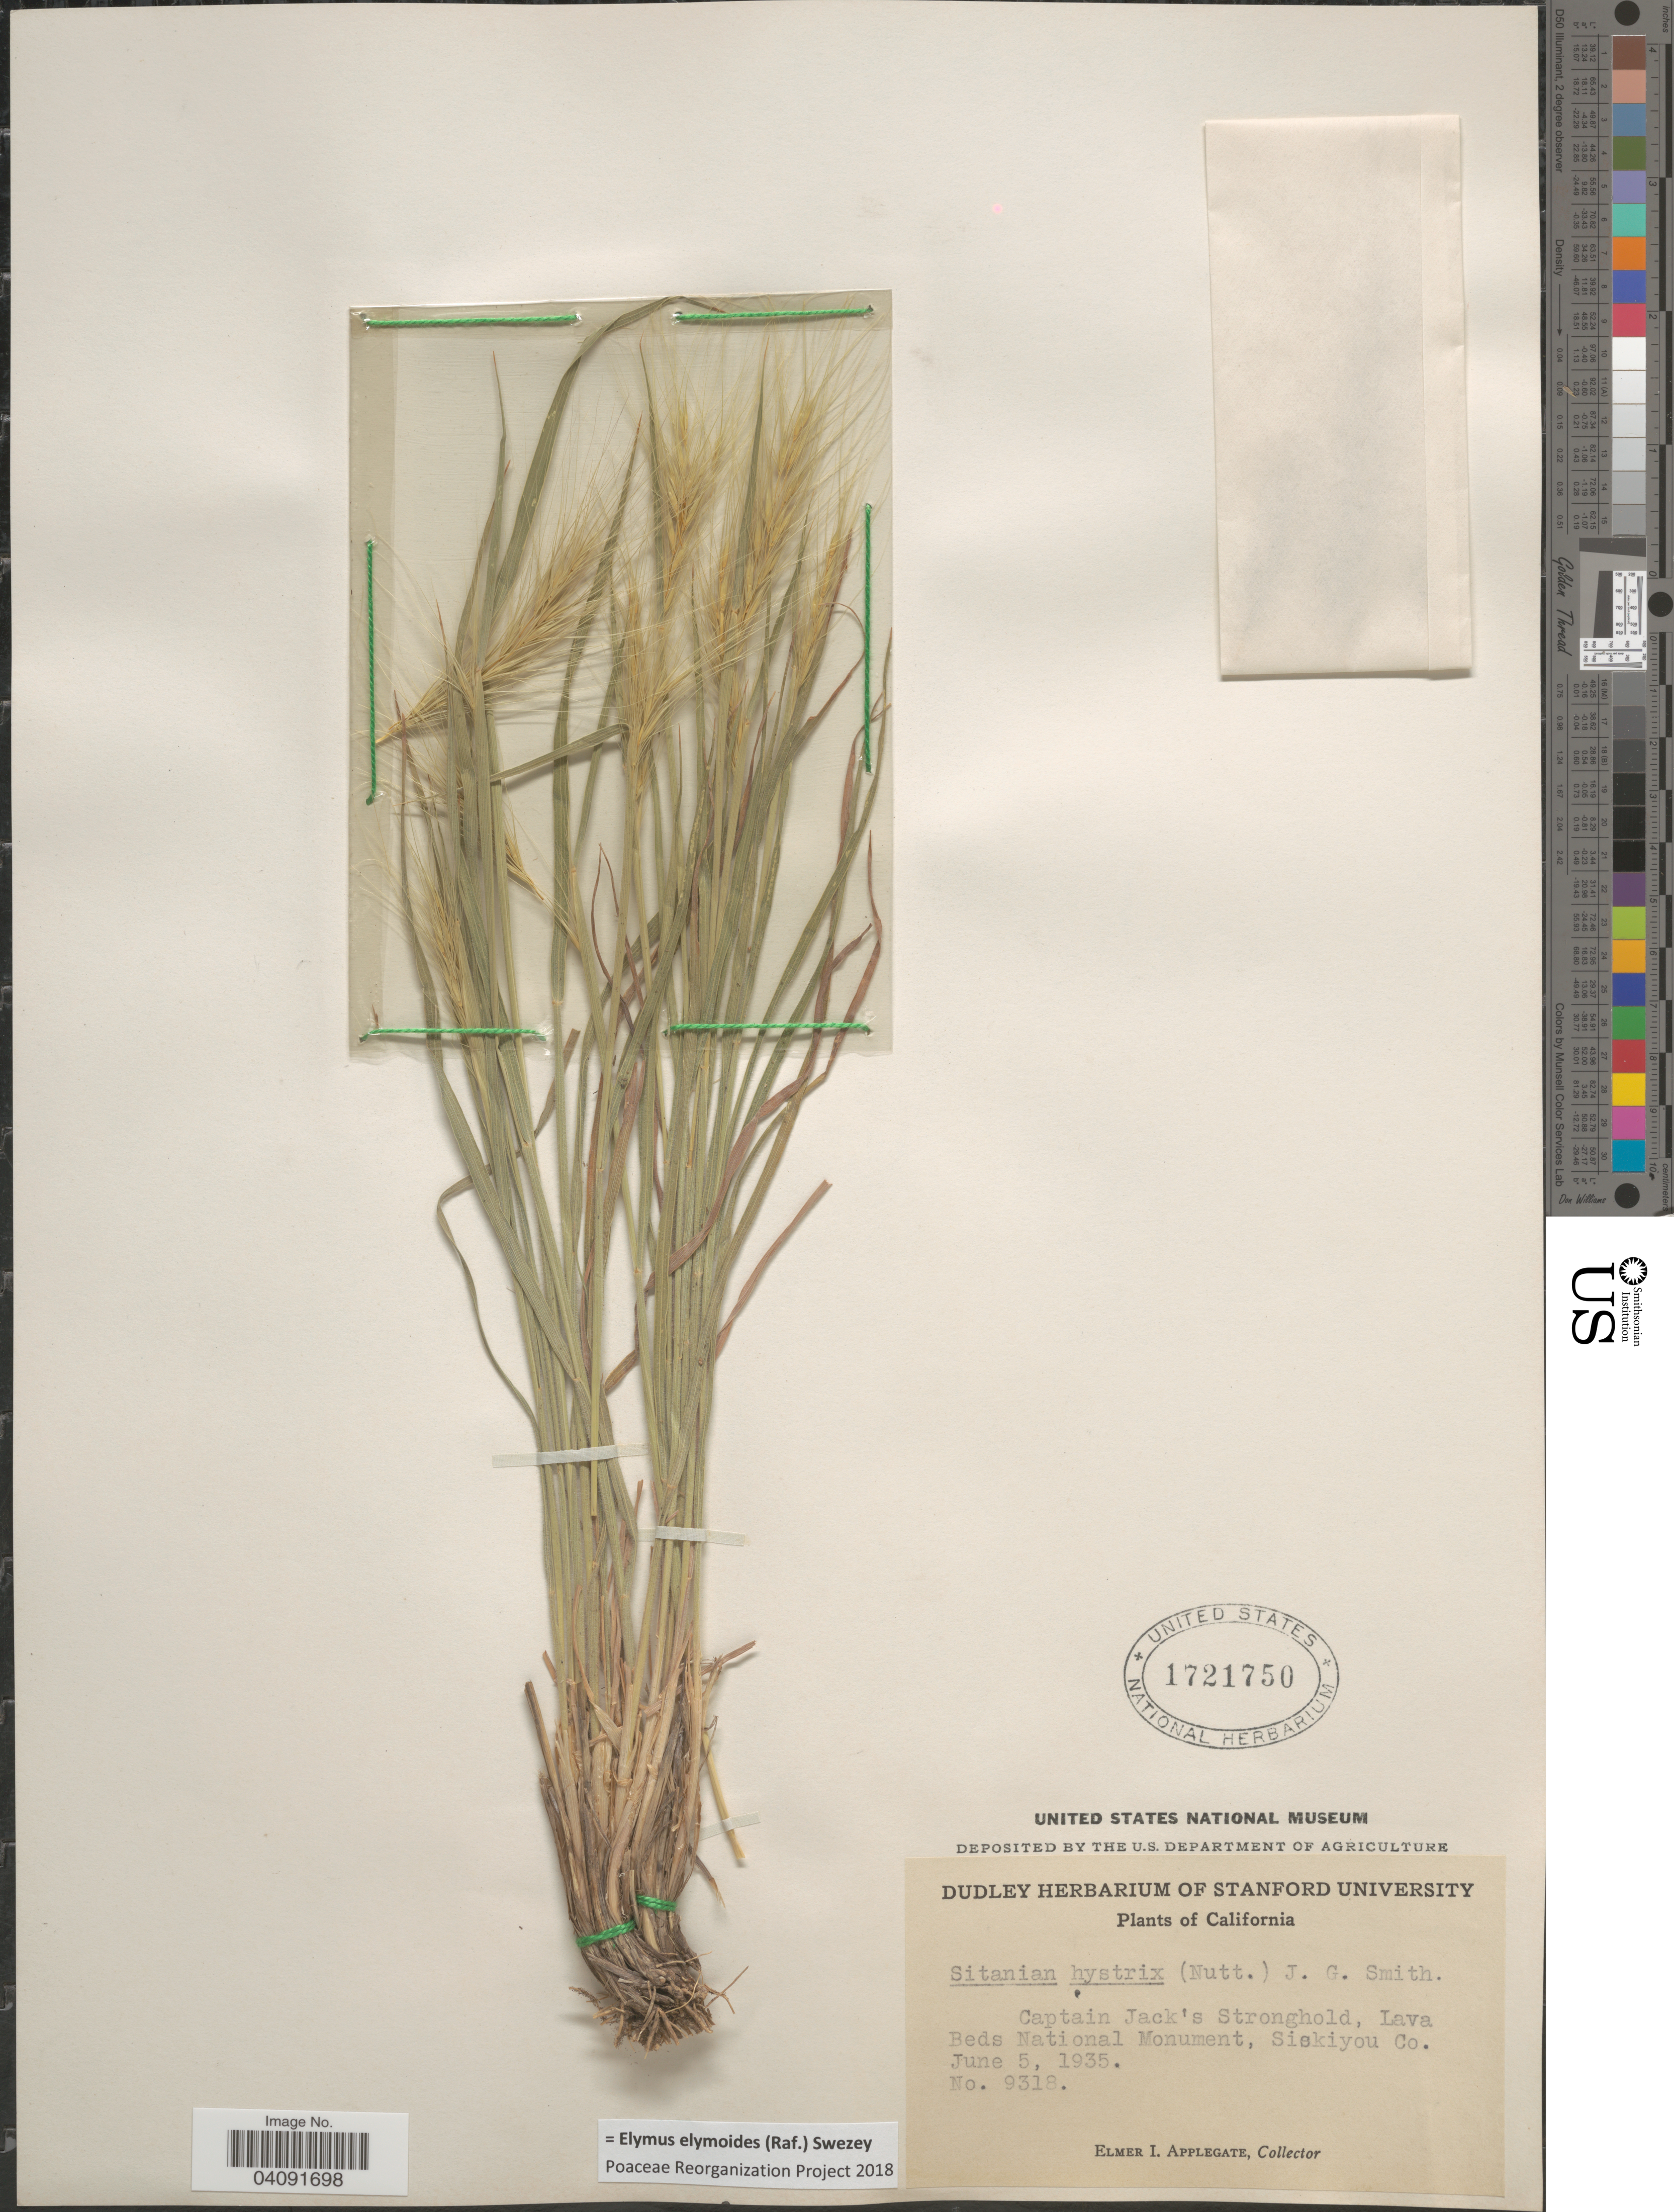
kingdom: Plantae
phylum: Tracheophyta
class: Liliopsida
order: Poales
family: Poaceae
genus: Elymus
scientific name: Elymus elymoides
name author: (Raf.) Swezey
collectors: E. I. Applegate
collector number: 9318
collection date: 1935-06-05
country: United States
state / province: California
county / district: Siskiyou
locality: Captain Jack's Stronghold, Lava Beds National Monument, Siskiyou Co.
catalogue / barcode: US 1721750